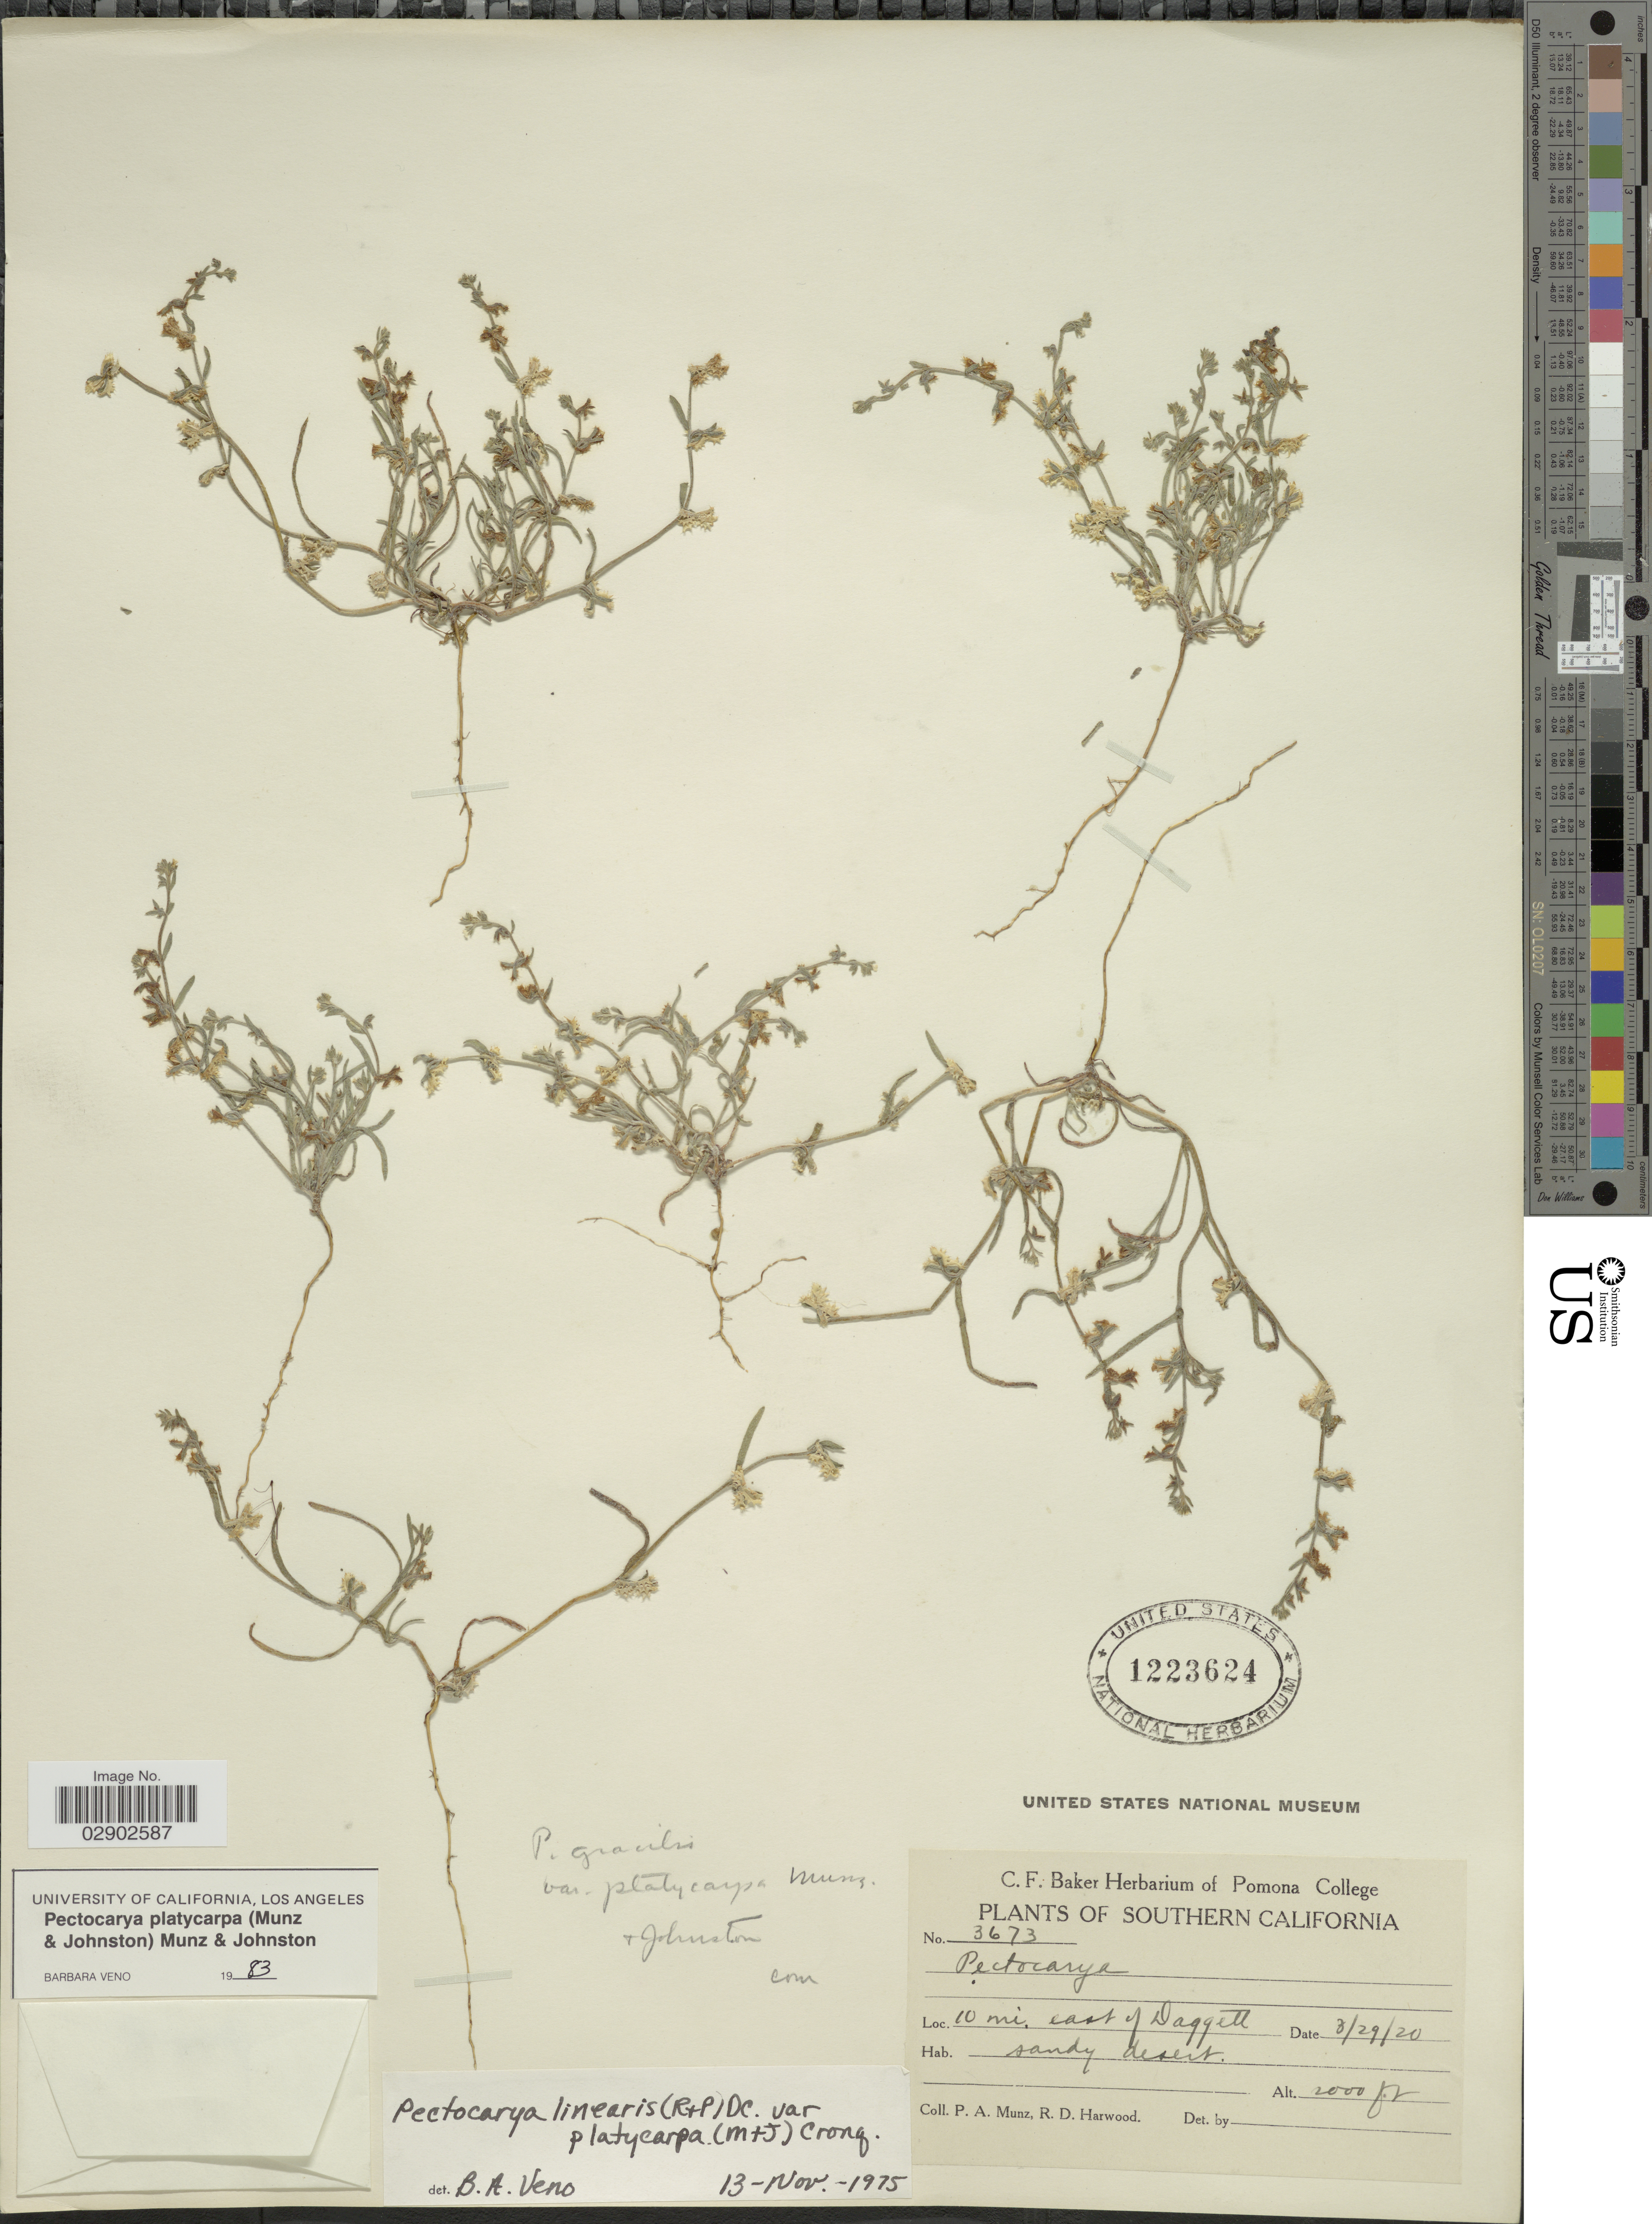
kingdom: Plantae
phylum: Tracheophyta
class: Magnoliopsida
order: Boraginales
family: Boraginaceae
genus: Pectocarya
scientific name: Pectocarya linearis var. platycarpa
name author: (Munz & I.M. Johnst.) Cronq.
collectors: P. A. Munz & R. Harwood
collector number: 3673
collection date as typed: Transcribed d/m/y: 29/3/20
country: United States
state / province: California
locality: Southern California, 10 mi. east of Daggett.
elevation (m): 610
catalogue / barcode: US 1223624